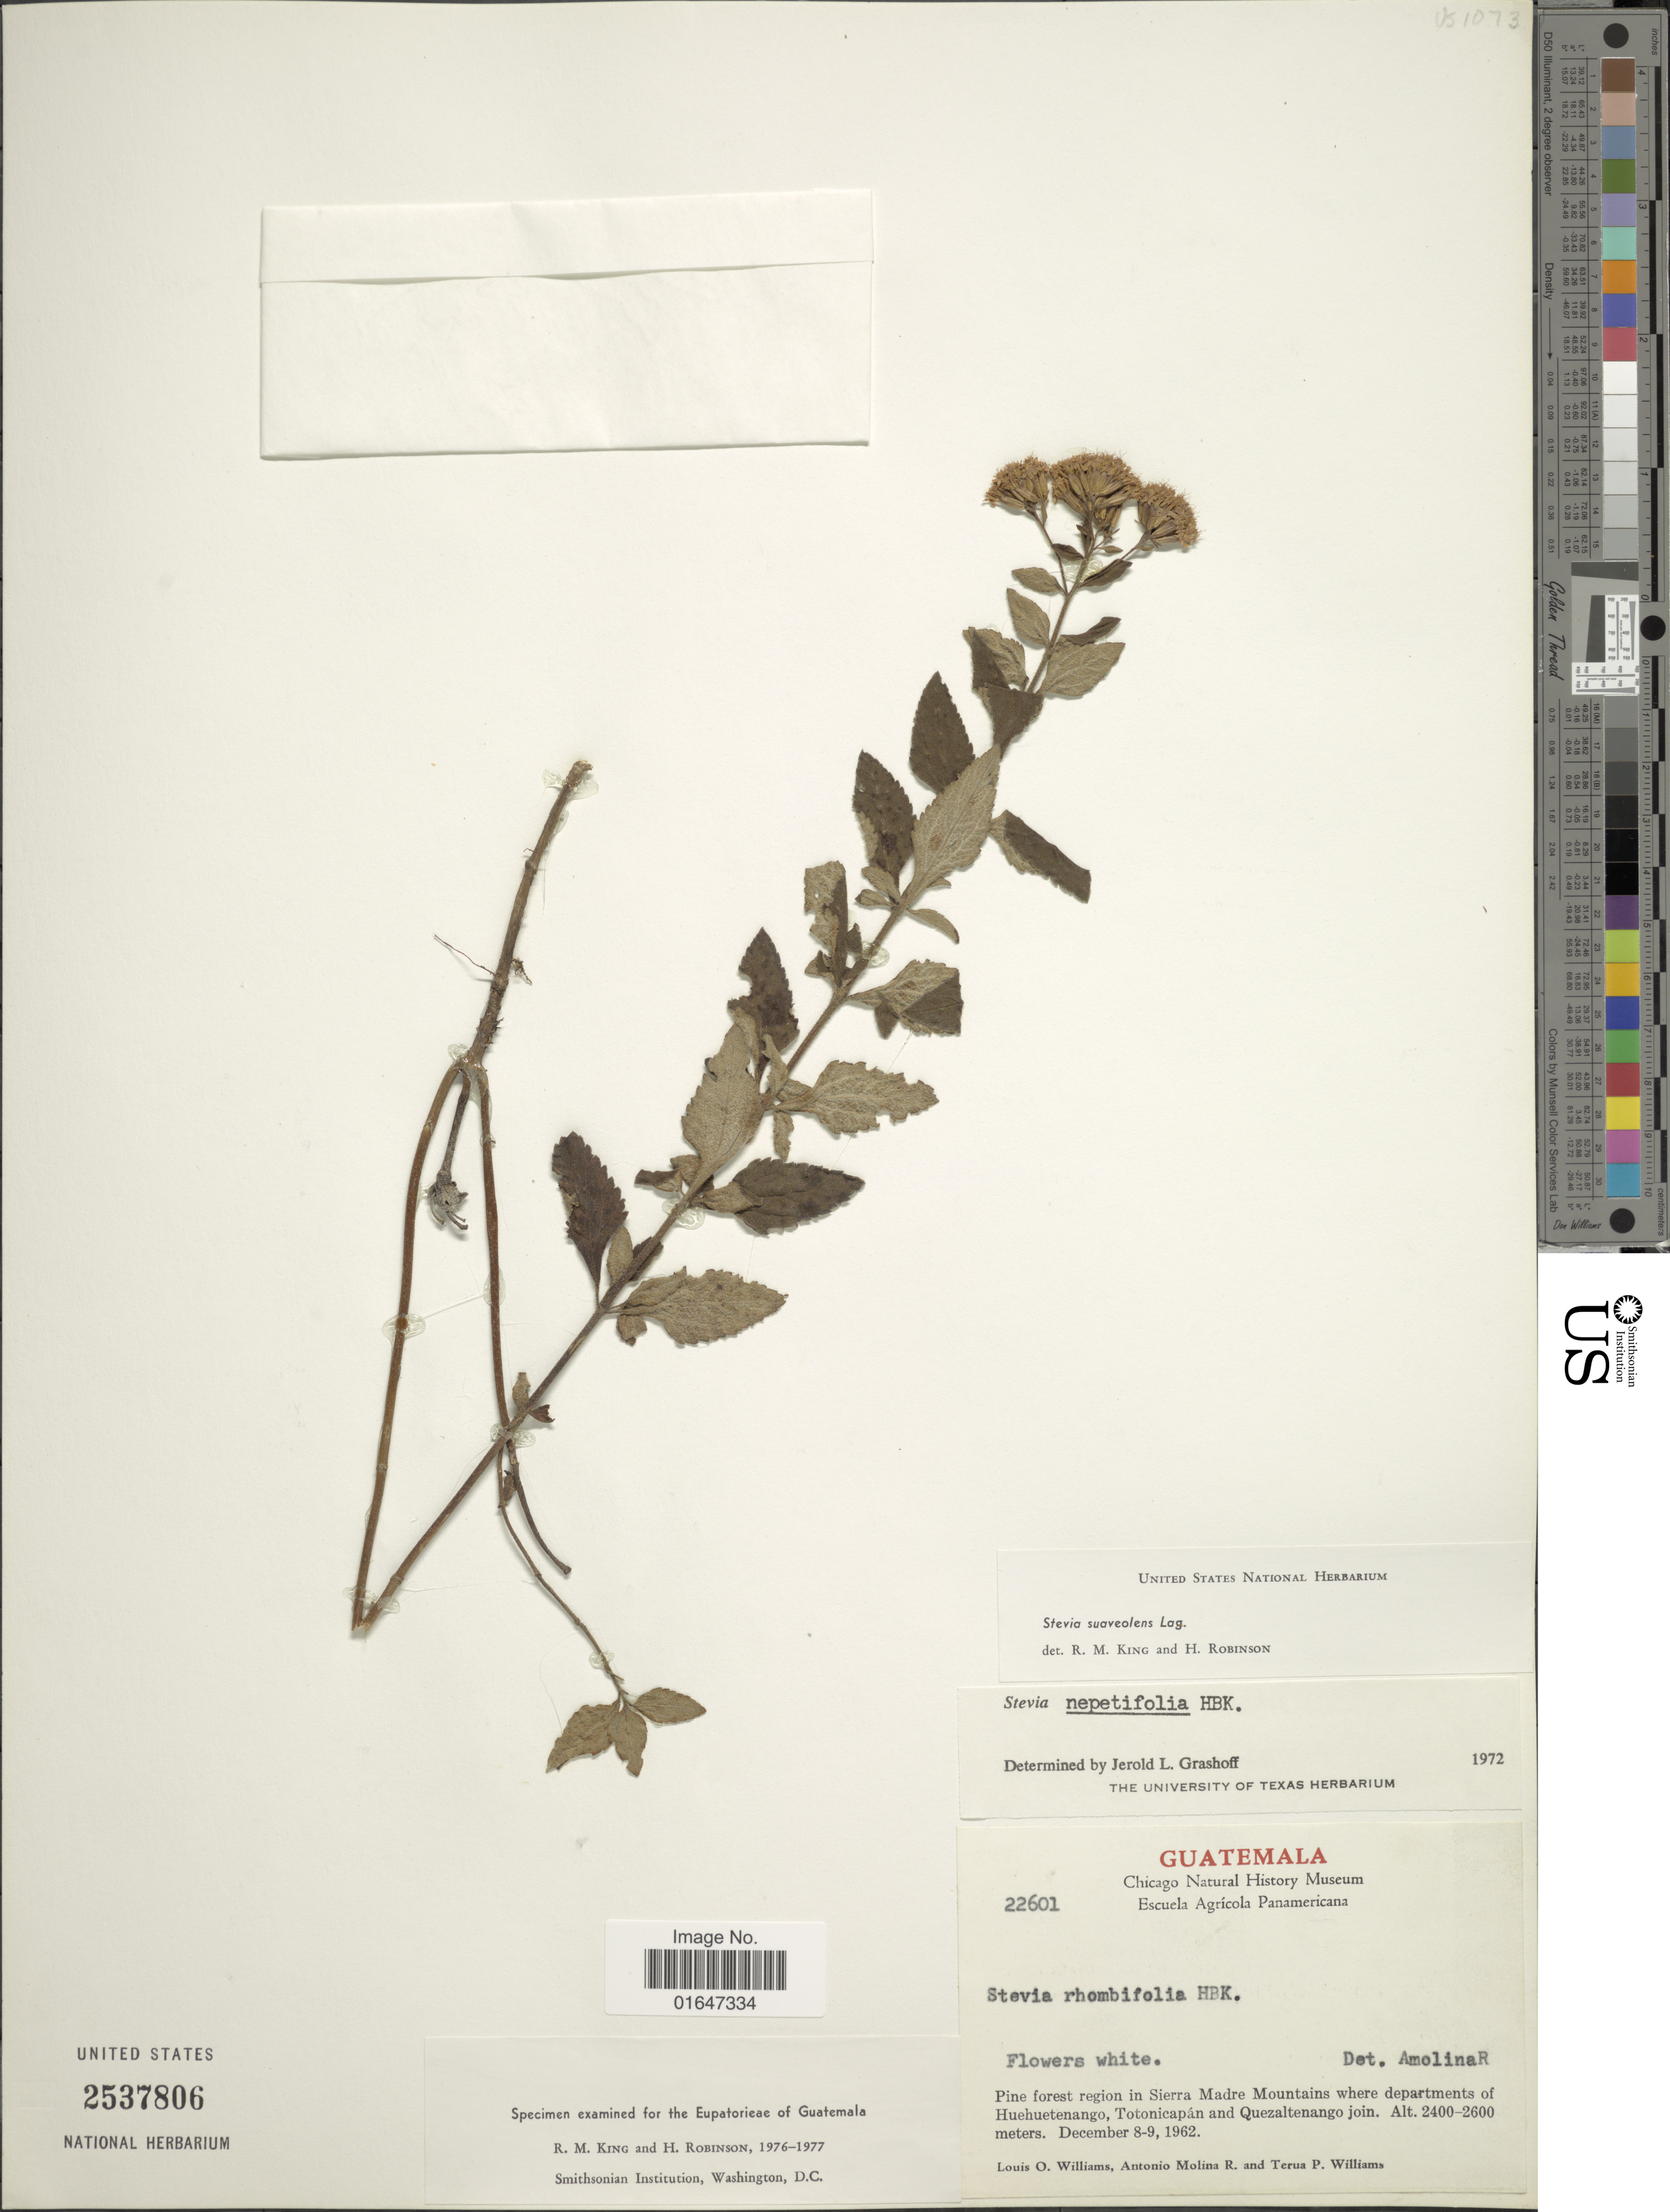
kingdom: Plantae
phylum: Tracheophyta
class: Magnoliopsida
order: Asterales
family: Asteraceae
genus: Stevia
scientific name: Stevia suaveolens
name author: Lag.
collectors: L. O. Williams, A. Molina R. & T. P. Williams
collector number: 22601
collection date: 1962-12-08/1962-12-09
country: Guatemala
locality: Region in Sierra Madre Mountains where departments of Huehuetenango, Totonicapan and Quezaltenango join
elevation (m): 2400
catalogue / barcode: US 2537806